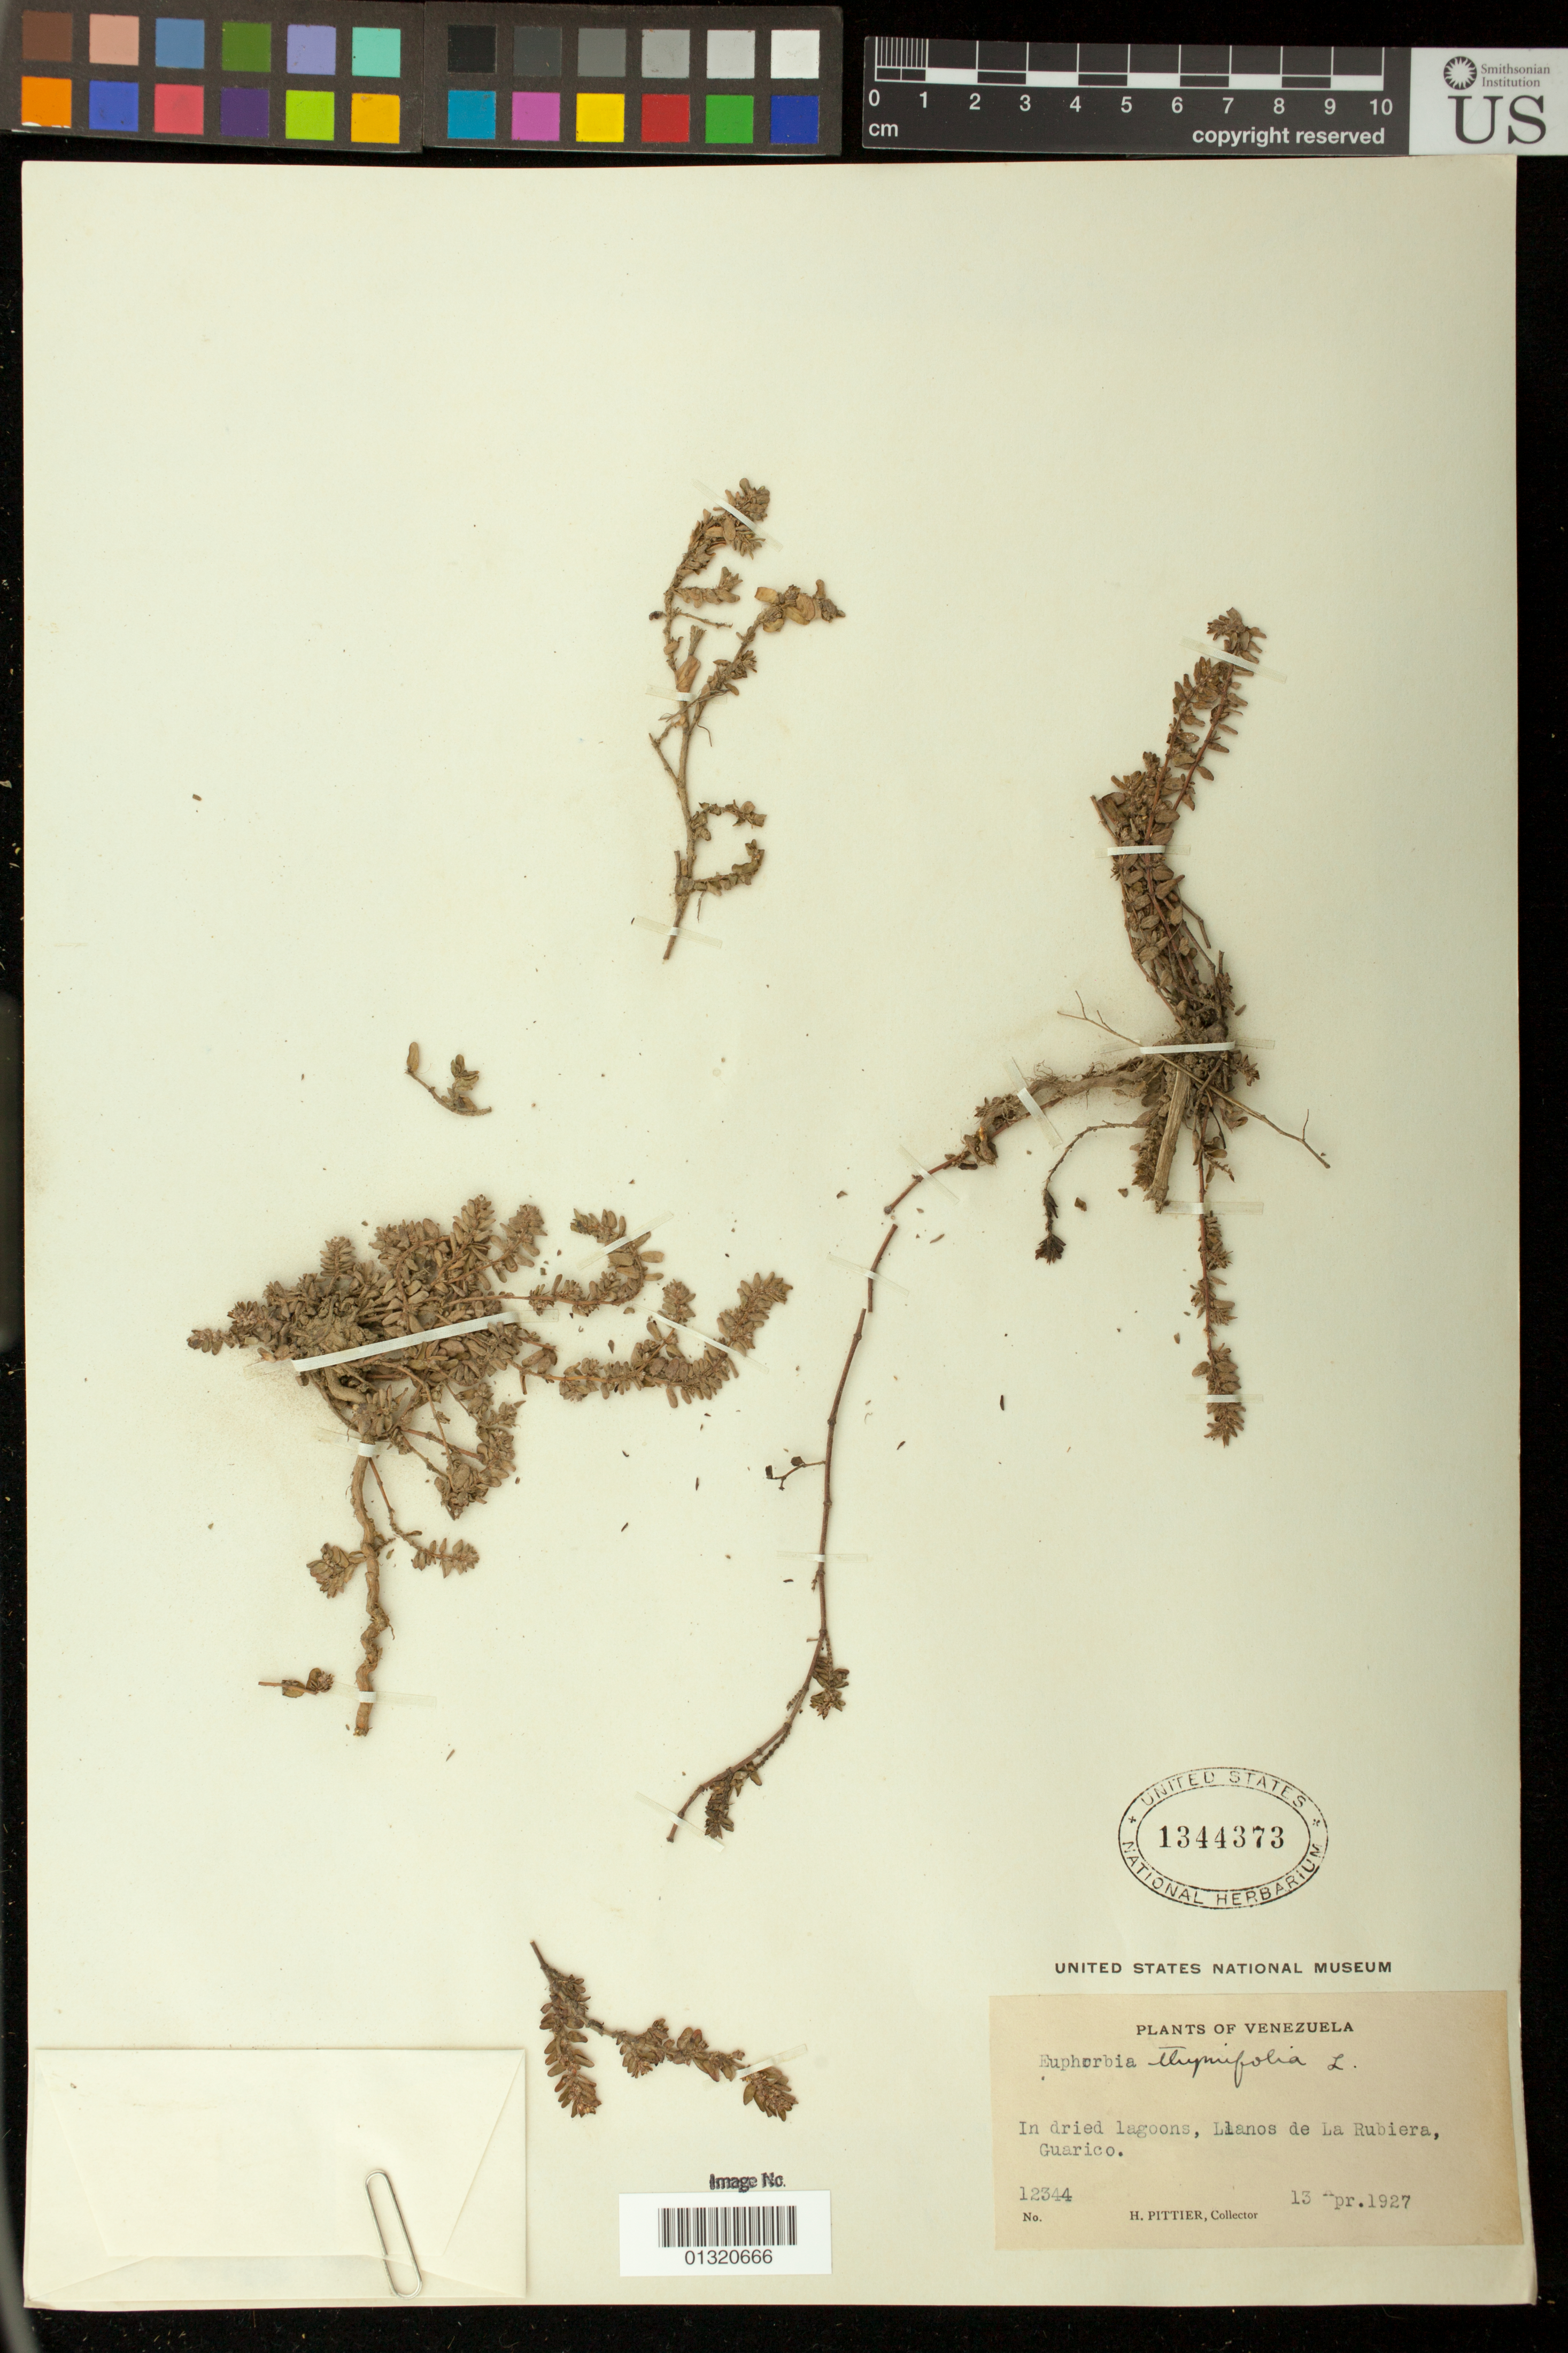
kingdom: Plantae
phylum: Tracheophyta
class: Magnoliopsida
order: Malpighiales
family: Euphorbiaceae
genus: Euphorbia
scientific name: Euphorbia thymifolia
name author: L.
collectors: H. F. Pittier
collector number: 12344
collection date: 1927-04-13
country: Venezuela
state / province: Guárico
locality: Llanos de La Rubiera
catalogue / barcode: US 1344373